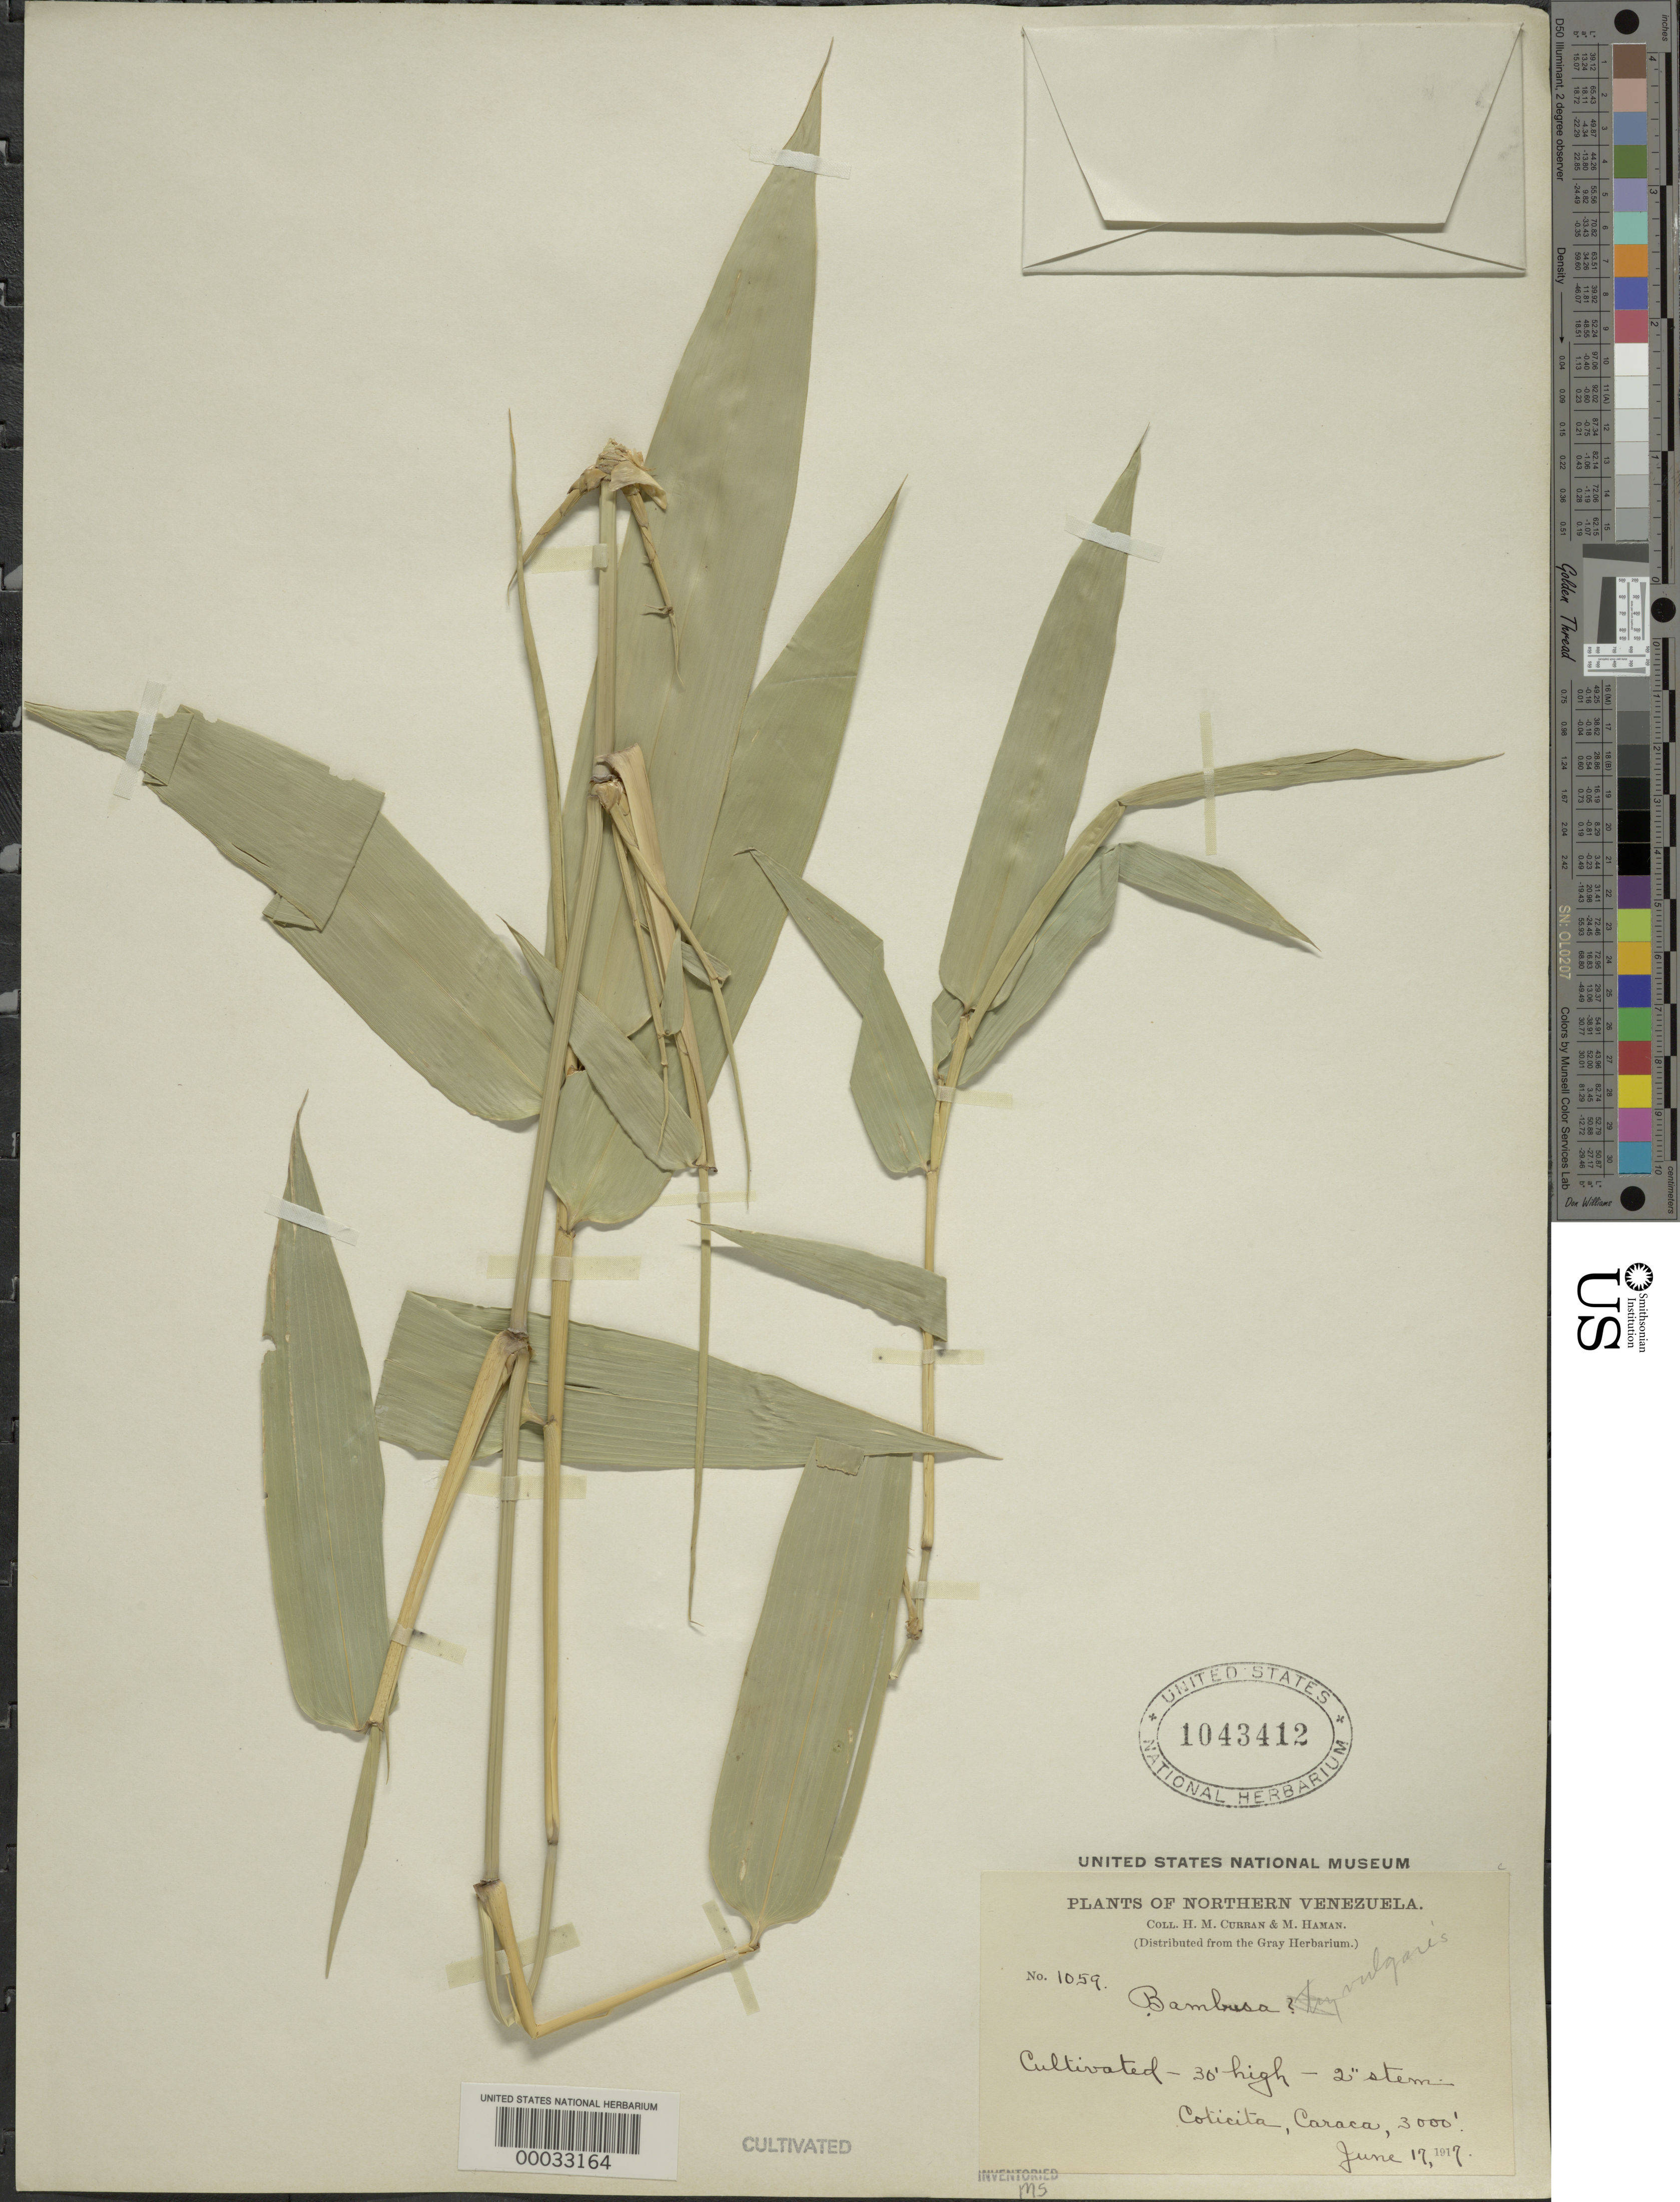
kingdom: Plantae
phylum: Tracheophyta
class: Liliopsida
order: Poales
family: Poaceae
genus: Bambusa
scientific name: Bambusa vulgaris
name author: Schrad. ex J.C. Wendl.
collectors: H. M. Curran & M. Haman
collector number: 1059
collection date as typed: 17 Jun 1917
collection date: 1917-06-17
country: Venezuela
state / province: Distrito Federal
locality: Coticita, Caracas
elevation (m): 915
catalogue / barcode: US 1043412